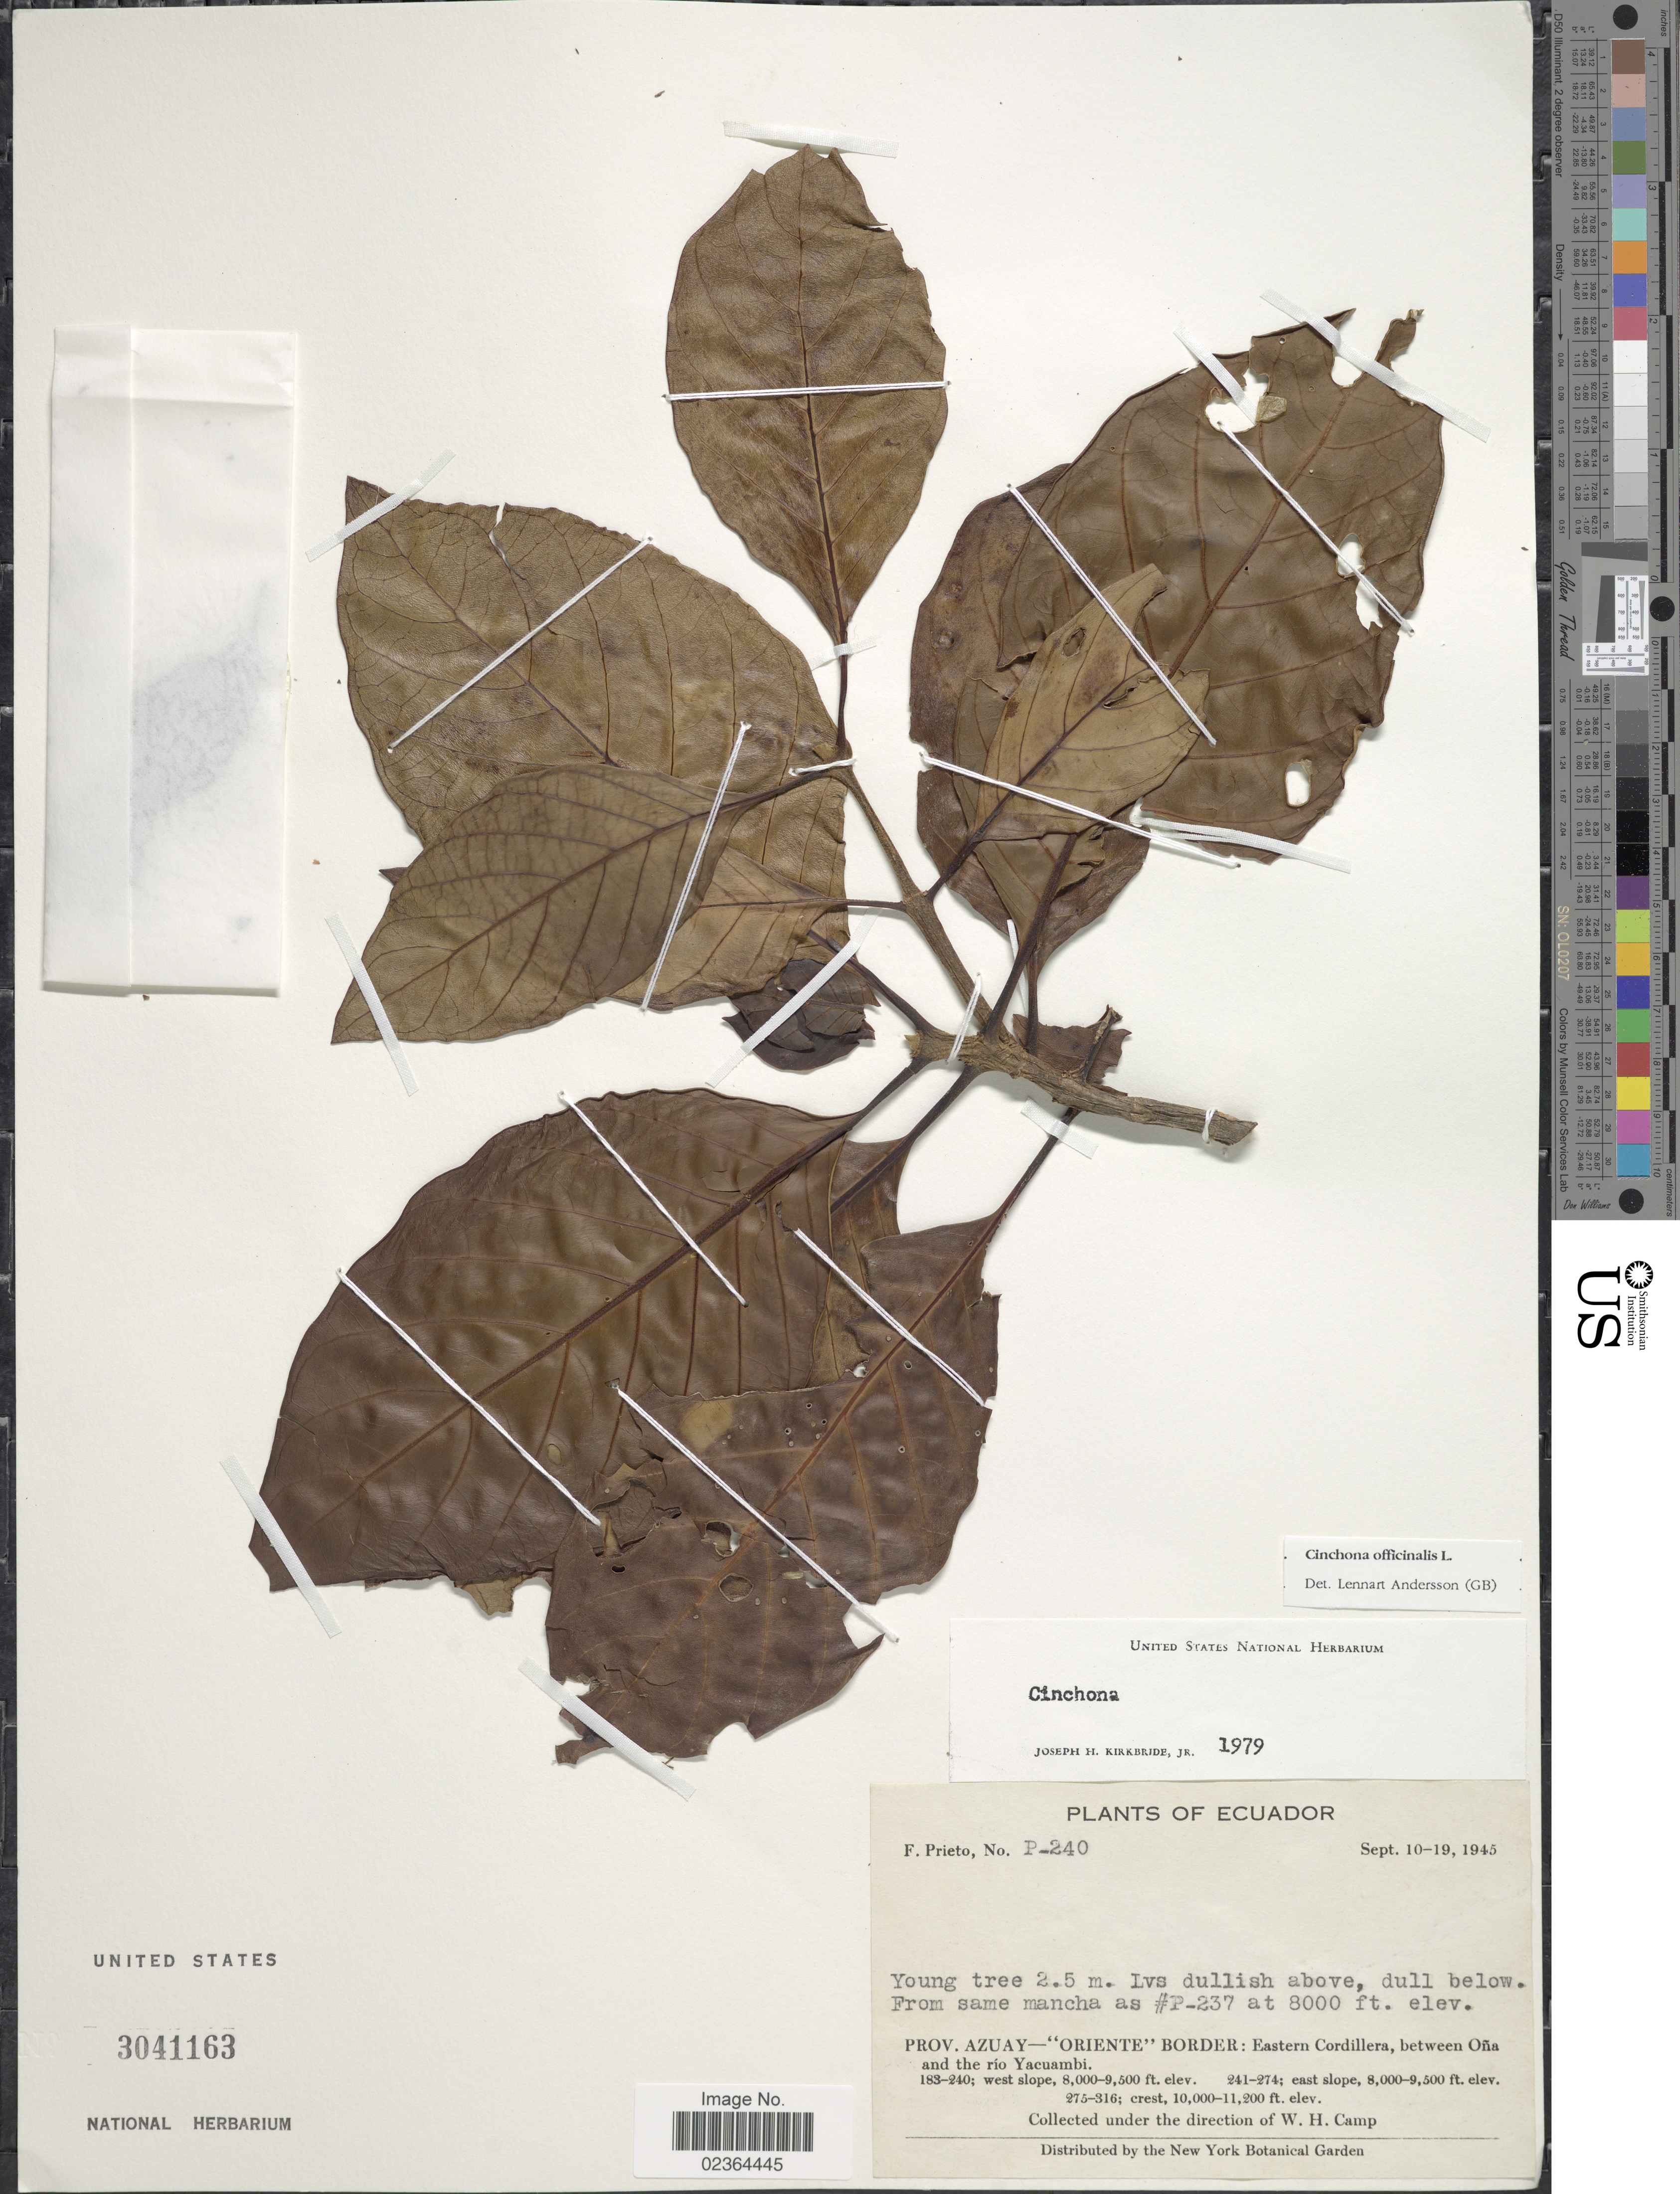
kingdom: Plantae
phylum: Tracheophyta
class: Magnoliopsida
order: Gentianales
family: Rubiaceae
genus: Cinchona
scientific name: Cinchona officinalis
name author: L.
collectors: F. Prieto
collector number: P-240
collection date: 1945-09-10/1945-09-19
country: Ecuador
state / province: Azuay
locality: Prov. Azuay Oriente Border: Eastern Cordillera, between Ona and the rio Yacuambi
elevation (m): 2438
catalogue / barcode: US 3041163